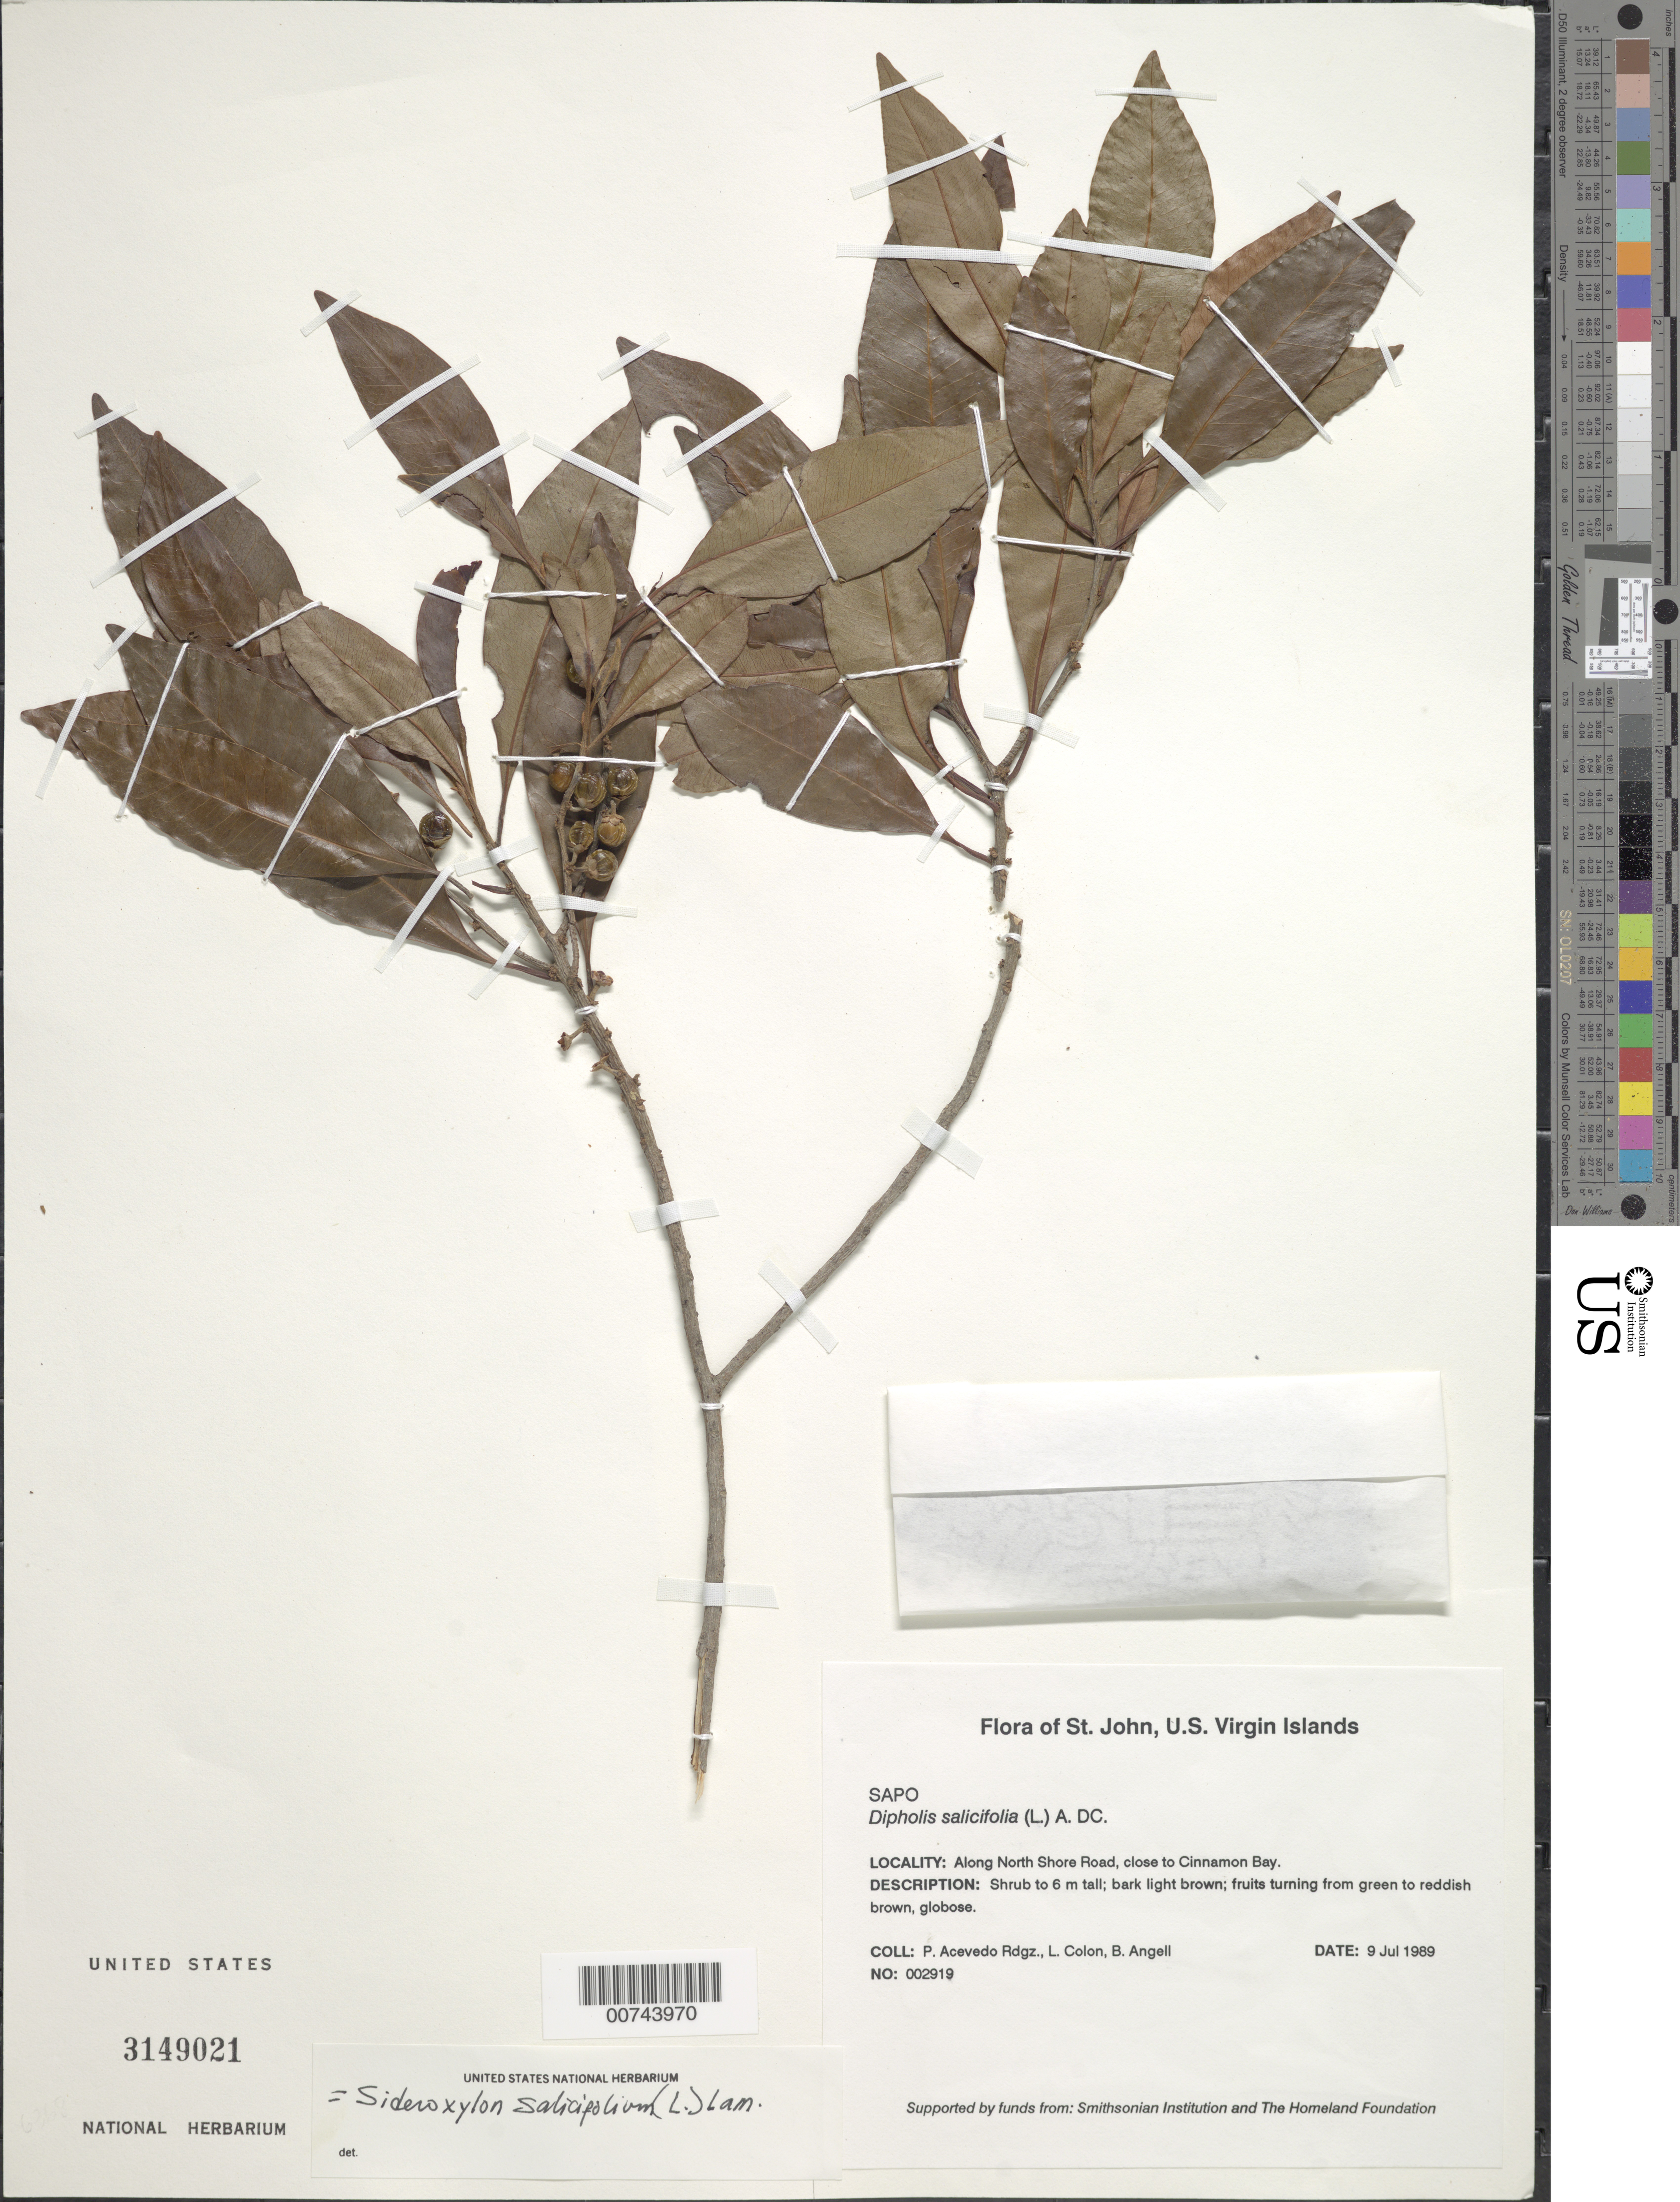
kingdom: Plantae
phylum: Tracheophyta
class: Magnoliopsida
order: Ericales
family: Sapotaceae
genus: Sideroxylon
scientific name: Sideroxylon salicifolium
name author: (L.) Lam.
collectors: P. Acevedo-Rodr., L. Colon & Bobbi Angell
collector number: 2919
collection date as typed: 09 Jul 1989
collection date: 1989-07-09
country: U.S. Virgin Islands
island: St. John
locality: Along North Shore Road, close to Cinnamon Bay.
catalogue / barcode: US 3149021